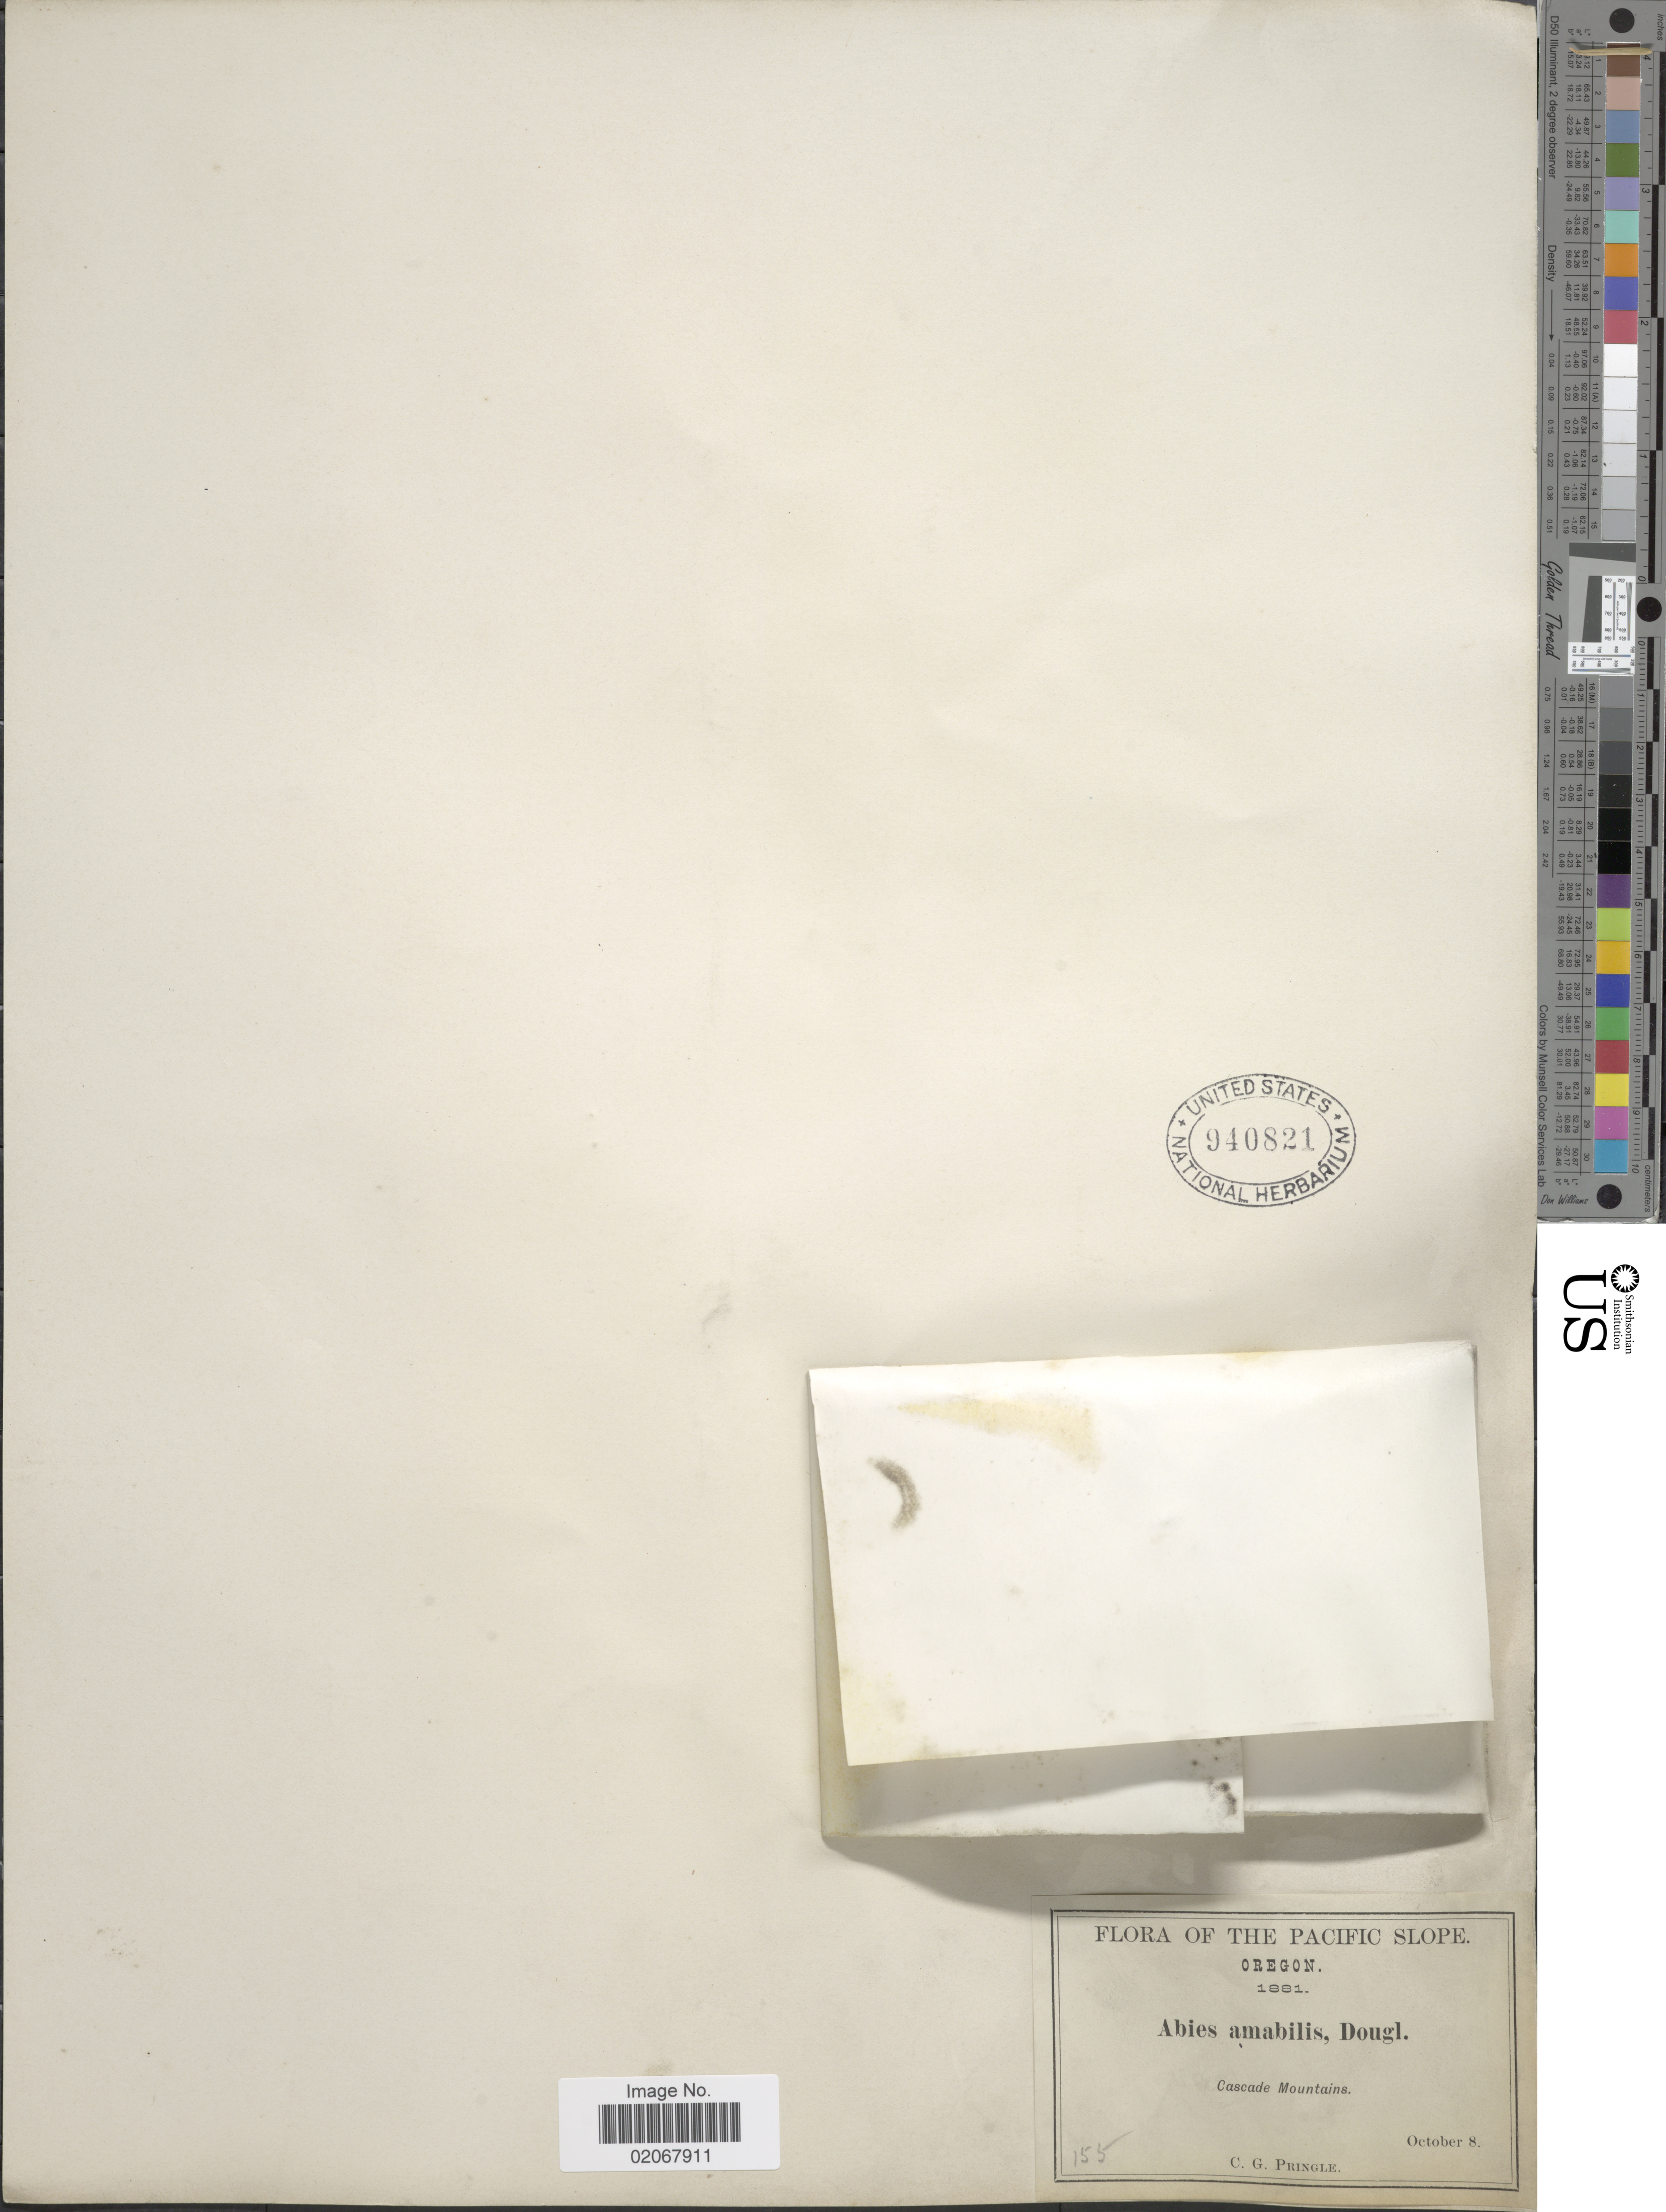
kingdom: Plantae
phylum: Tracheophyta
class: Pinopsida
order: Pinales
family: Pinaceae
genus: Abies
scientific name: Abies amabilis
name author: Douglas ex J. Forbes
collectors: C. G. Pringle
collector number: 155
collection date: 1881-10-08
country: United States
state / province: Oregon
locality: Cascade Mountains, Pacific Slope.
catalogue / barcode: US 940821